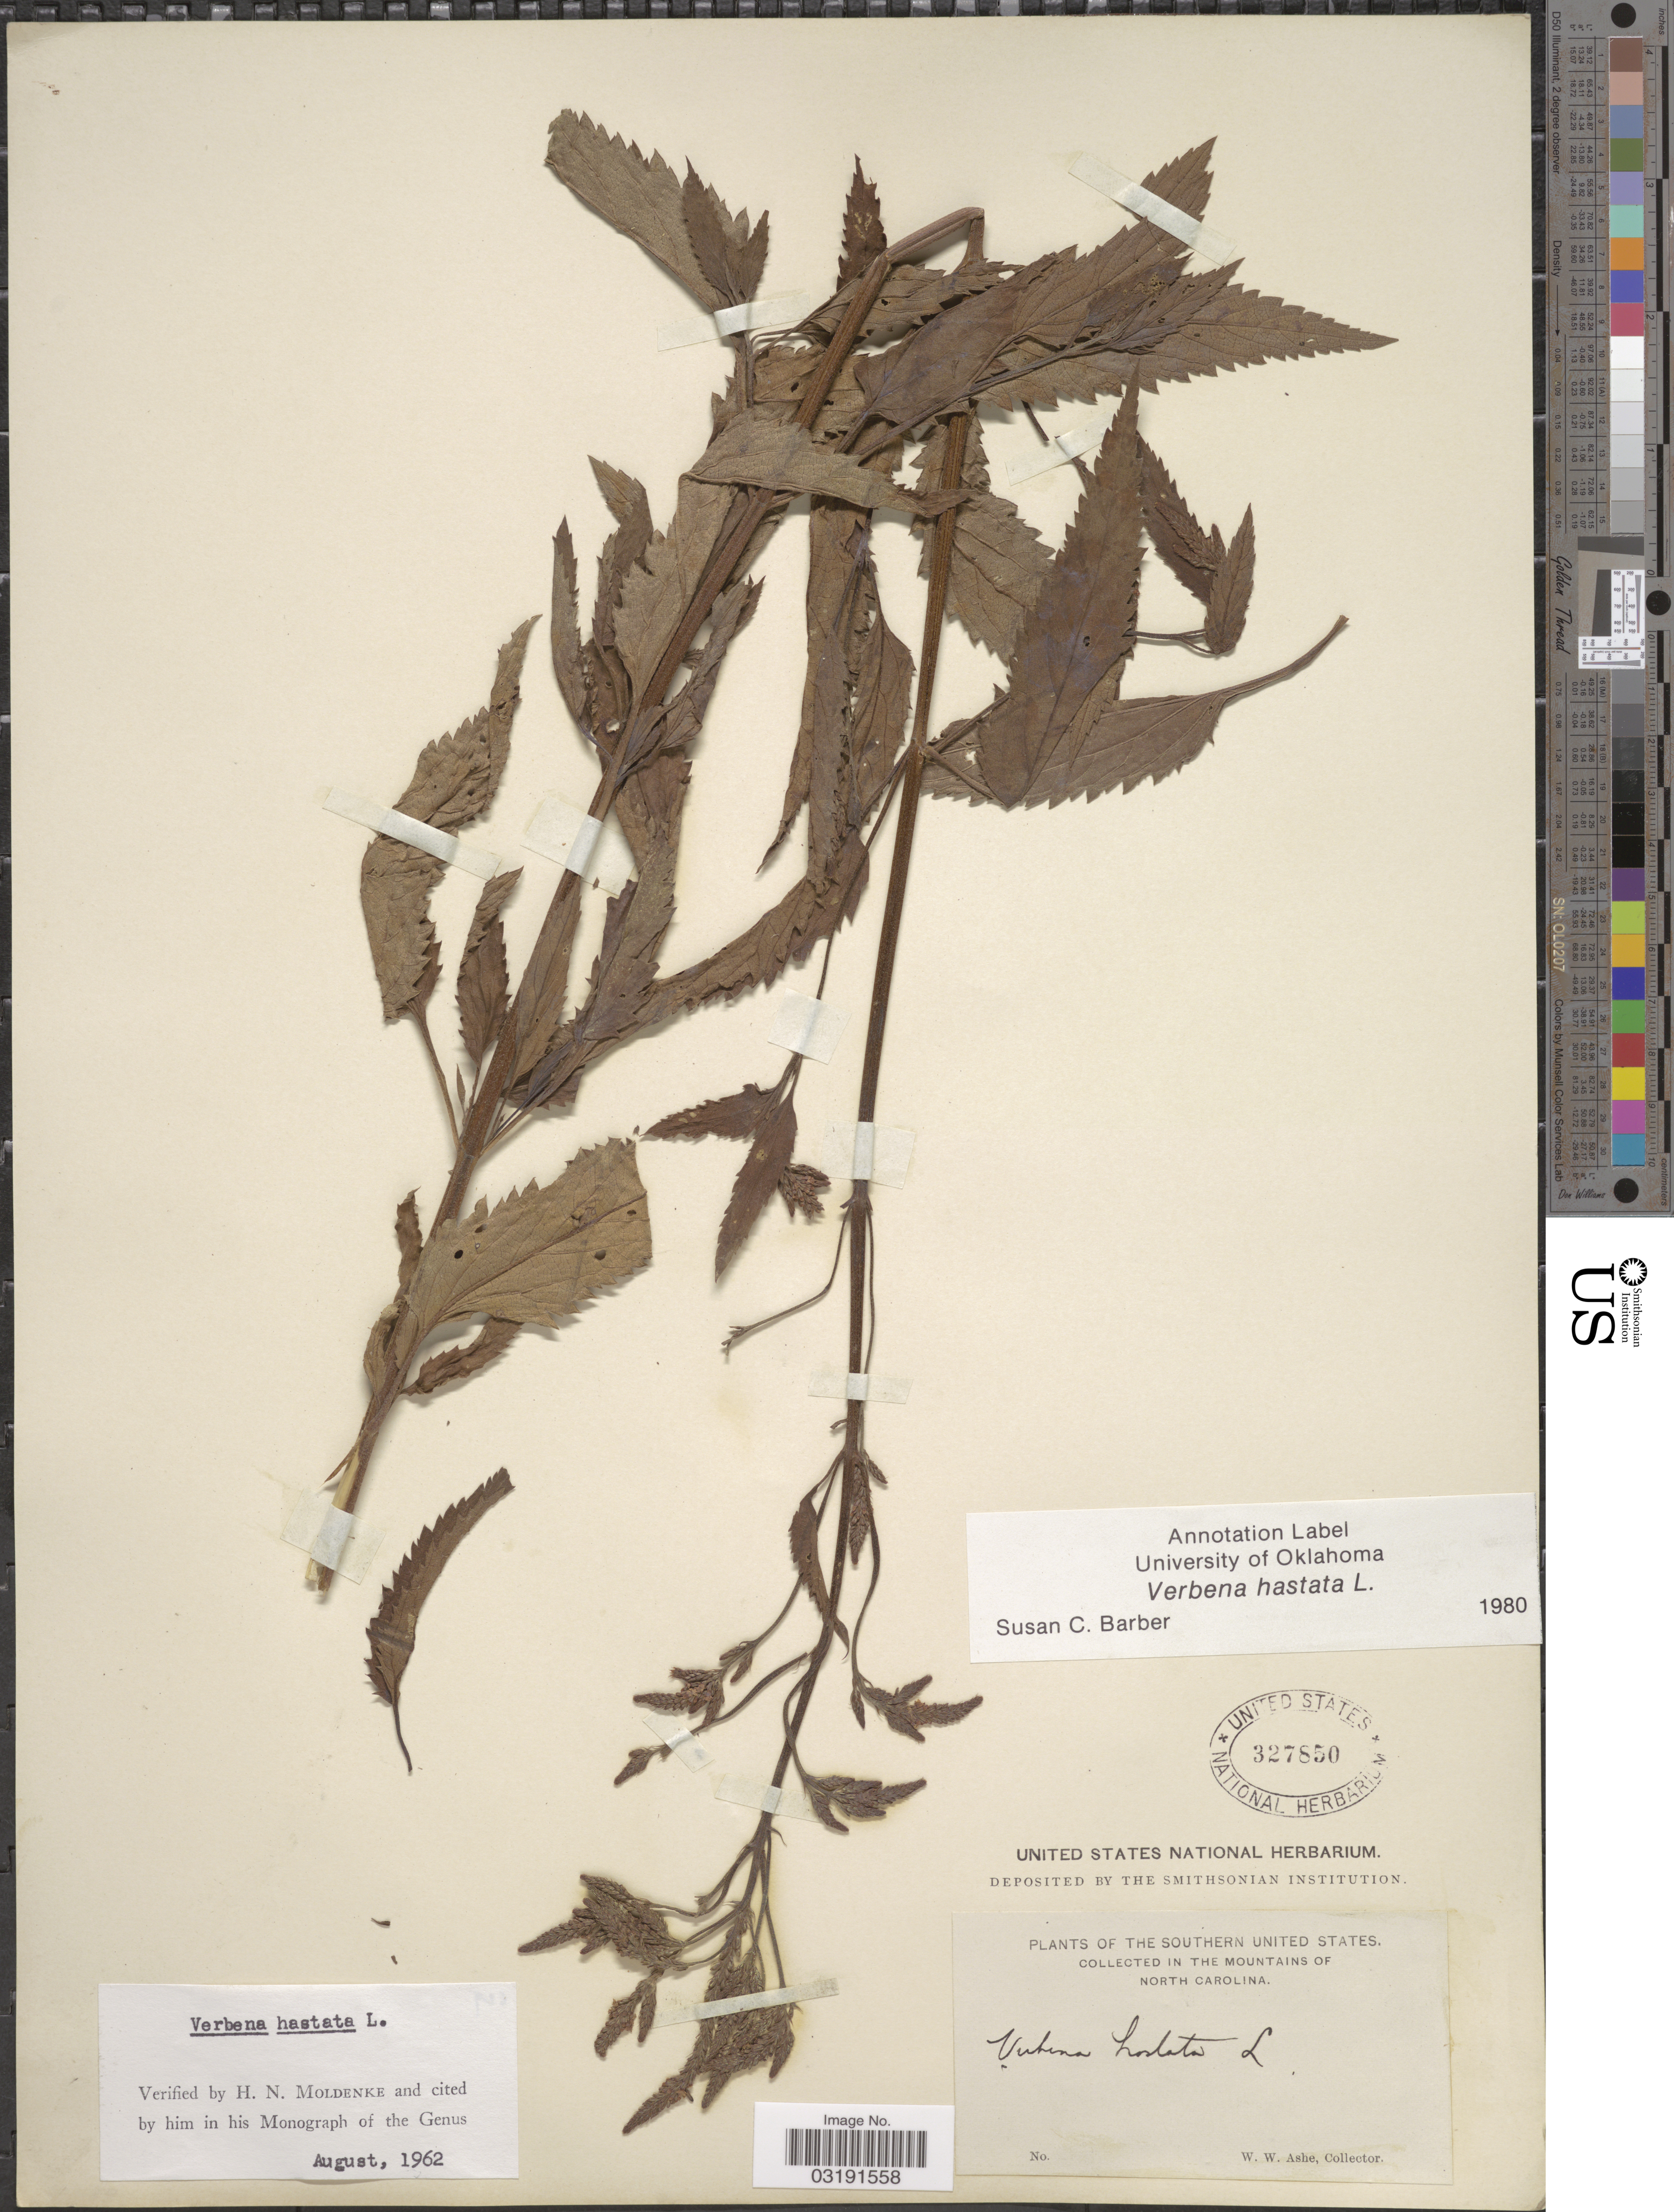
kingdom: Plantae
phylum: Tracheophyta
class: Magnoliopsida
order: Lamiales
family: Verbenaceae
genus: Verbena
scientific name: Verbena hastata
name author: L.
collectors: W. W. Ashe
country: United States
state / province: North Carolina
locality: The Southern United States, In the mountains of North Carolina.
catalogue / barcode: US 327850